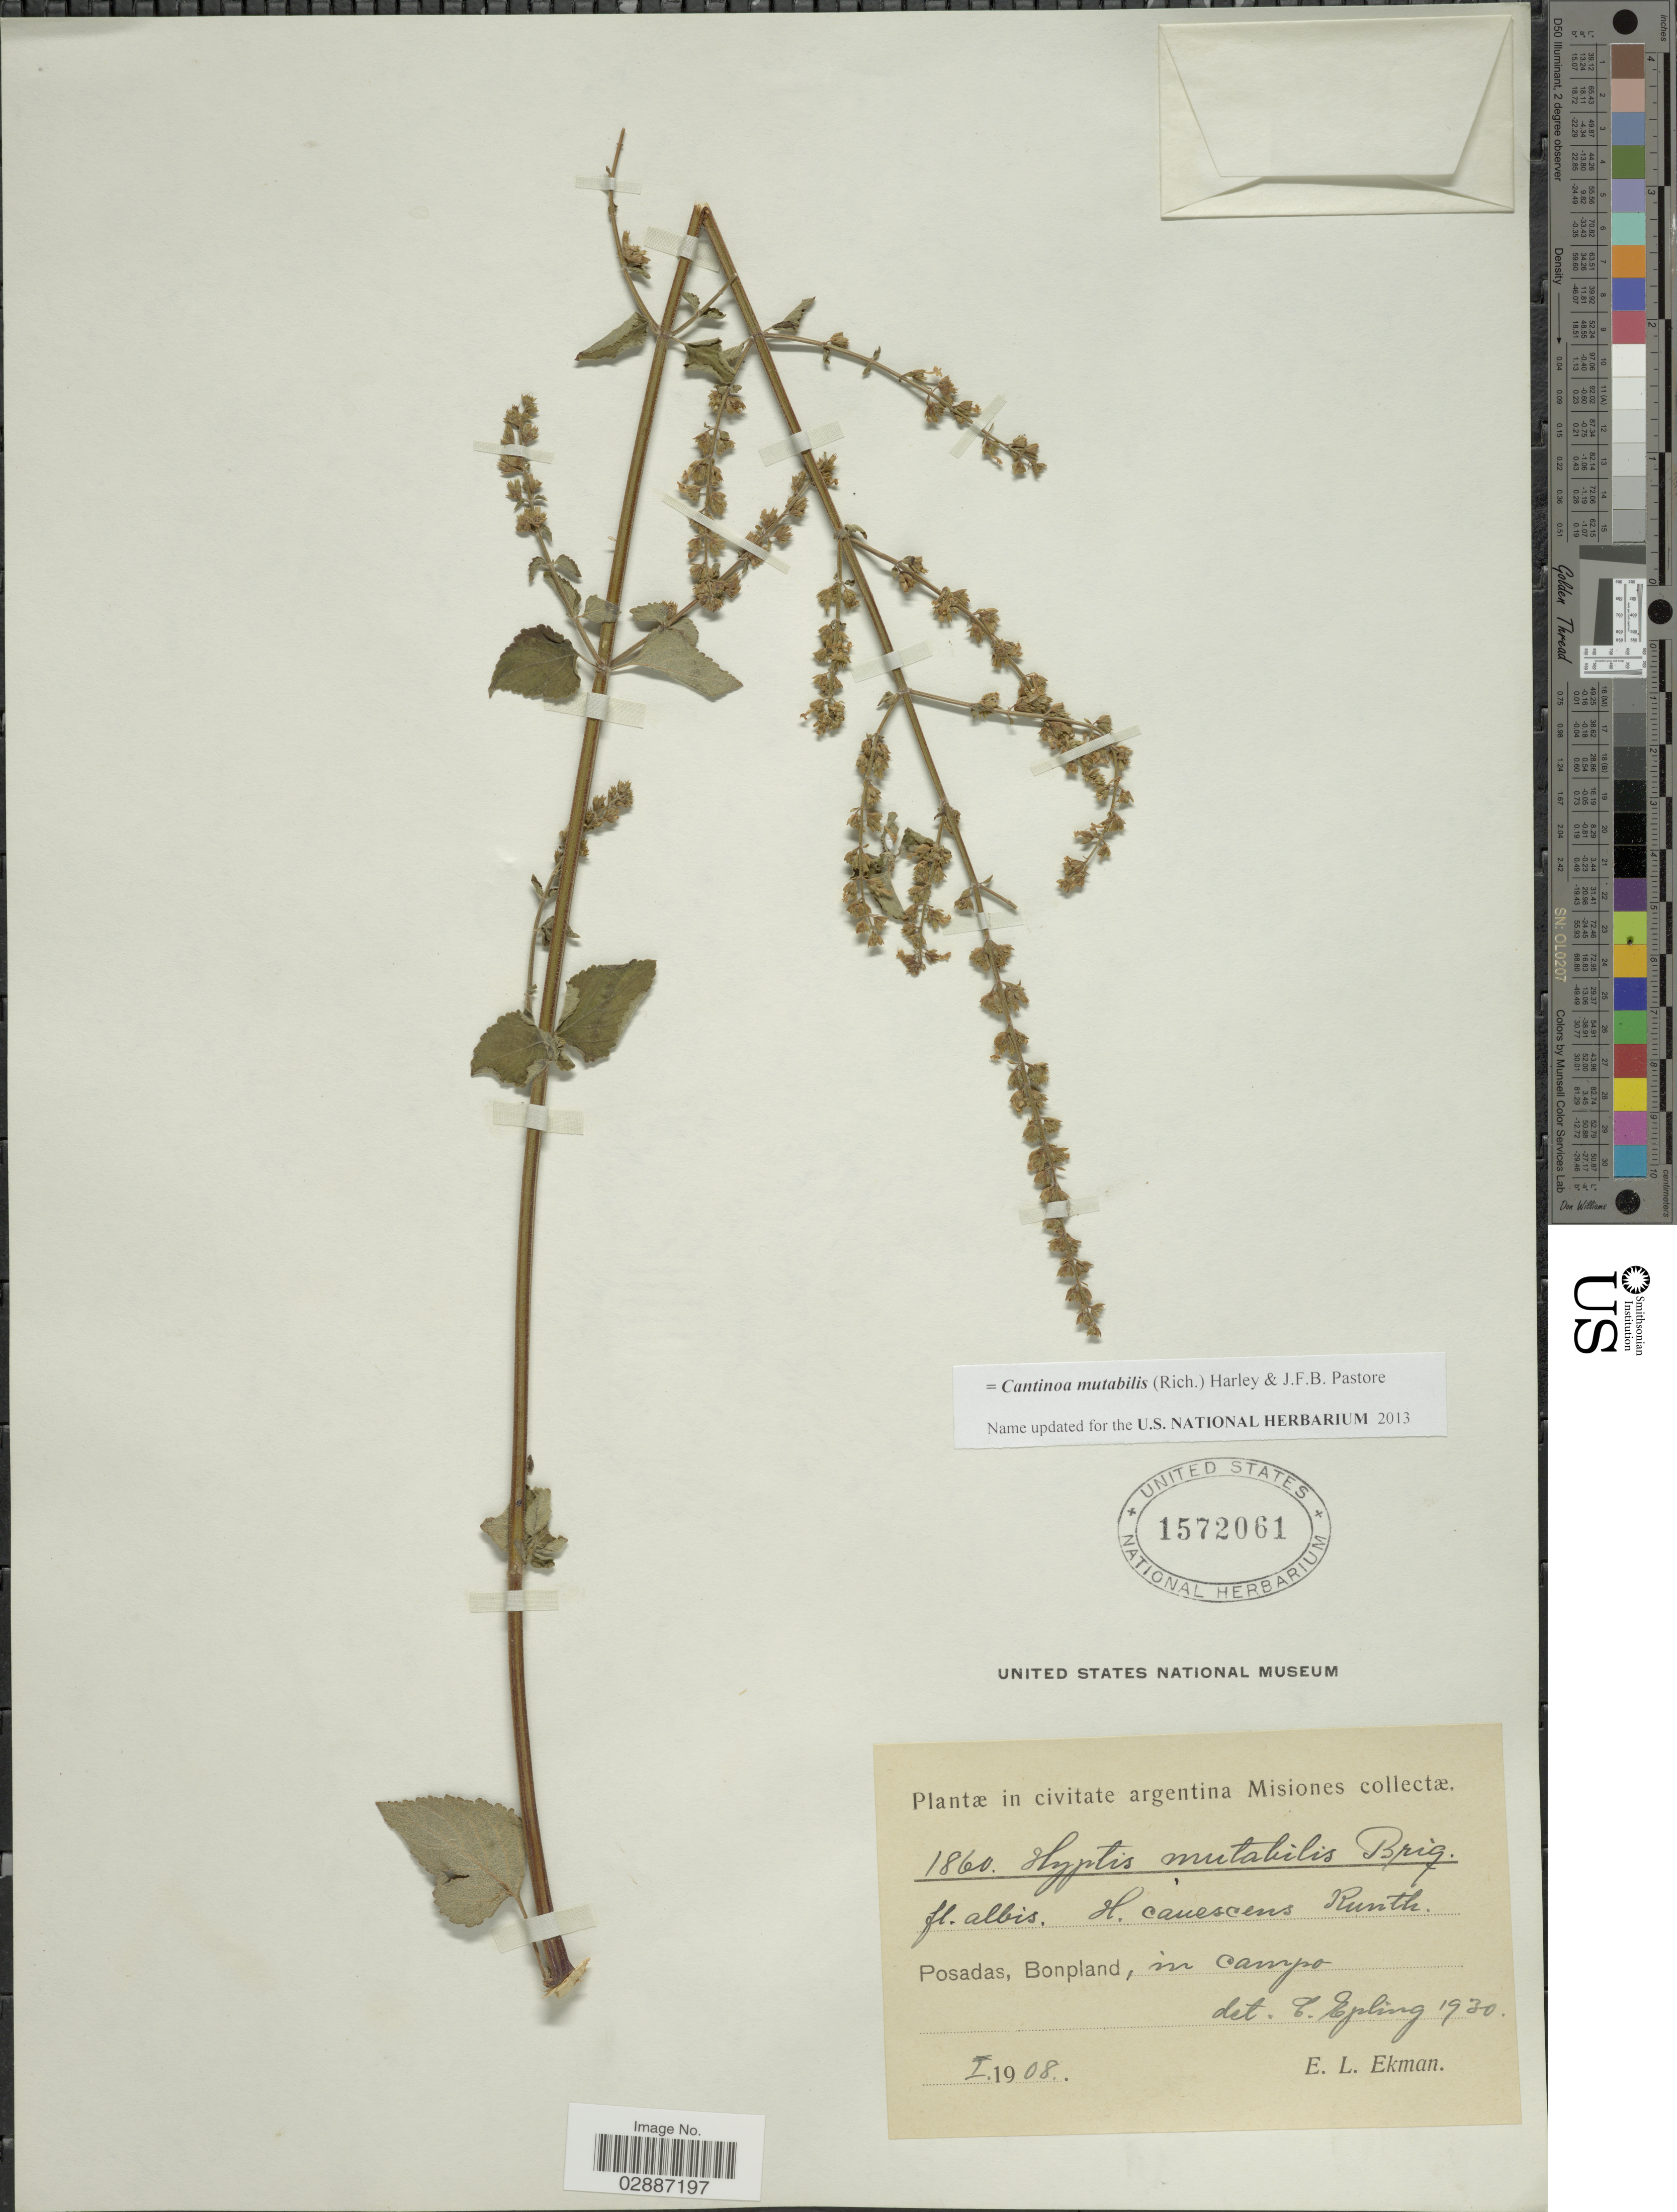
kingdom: Plantae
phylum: Tracheophyta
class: Magnoliopsida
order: Lamiales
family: Lamiaceae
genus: Cantinoa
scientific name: Cantinoa mutabilis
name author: (Epling) Harley & J.F.B. Pastore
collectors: E. L. Ekman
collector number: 1860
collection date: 1908-01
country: Argentina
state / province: Misiones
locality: In civitate argentina Misiones. Posadas, Bonpland, in campo.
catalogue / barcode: US 1572061